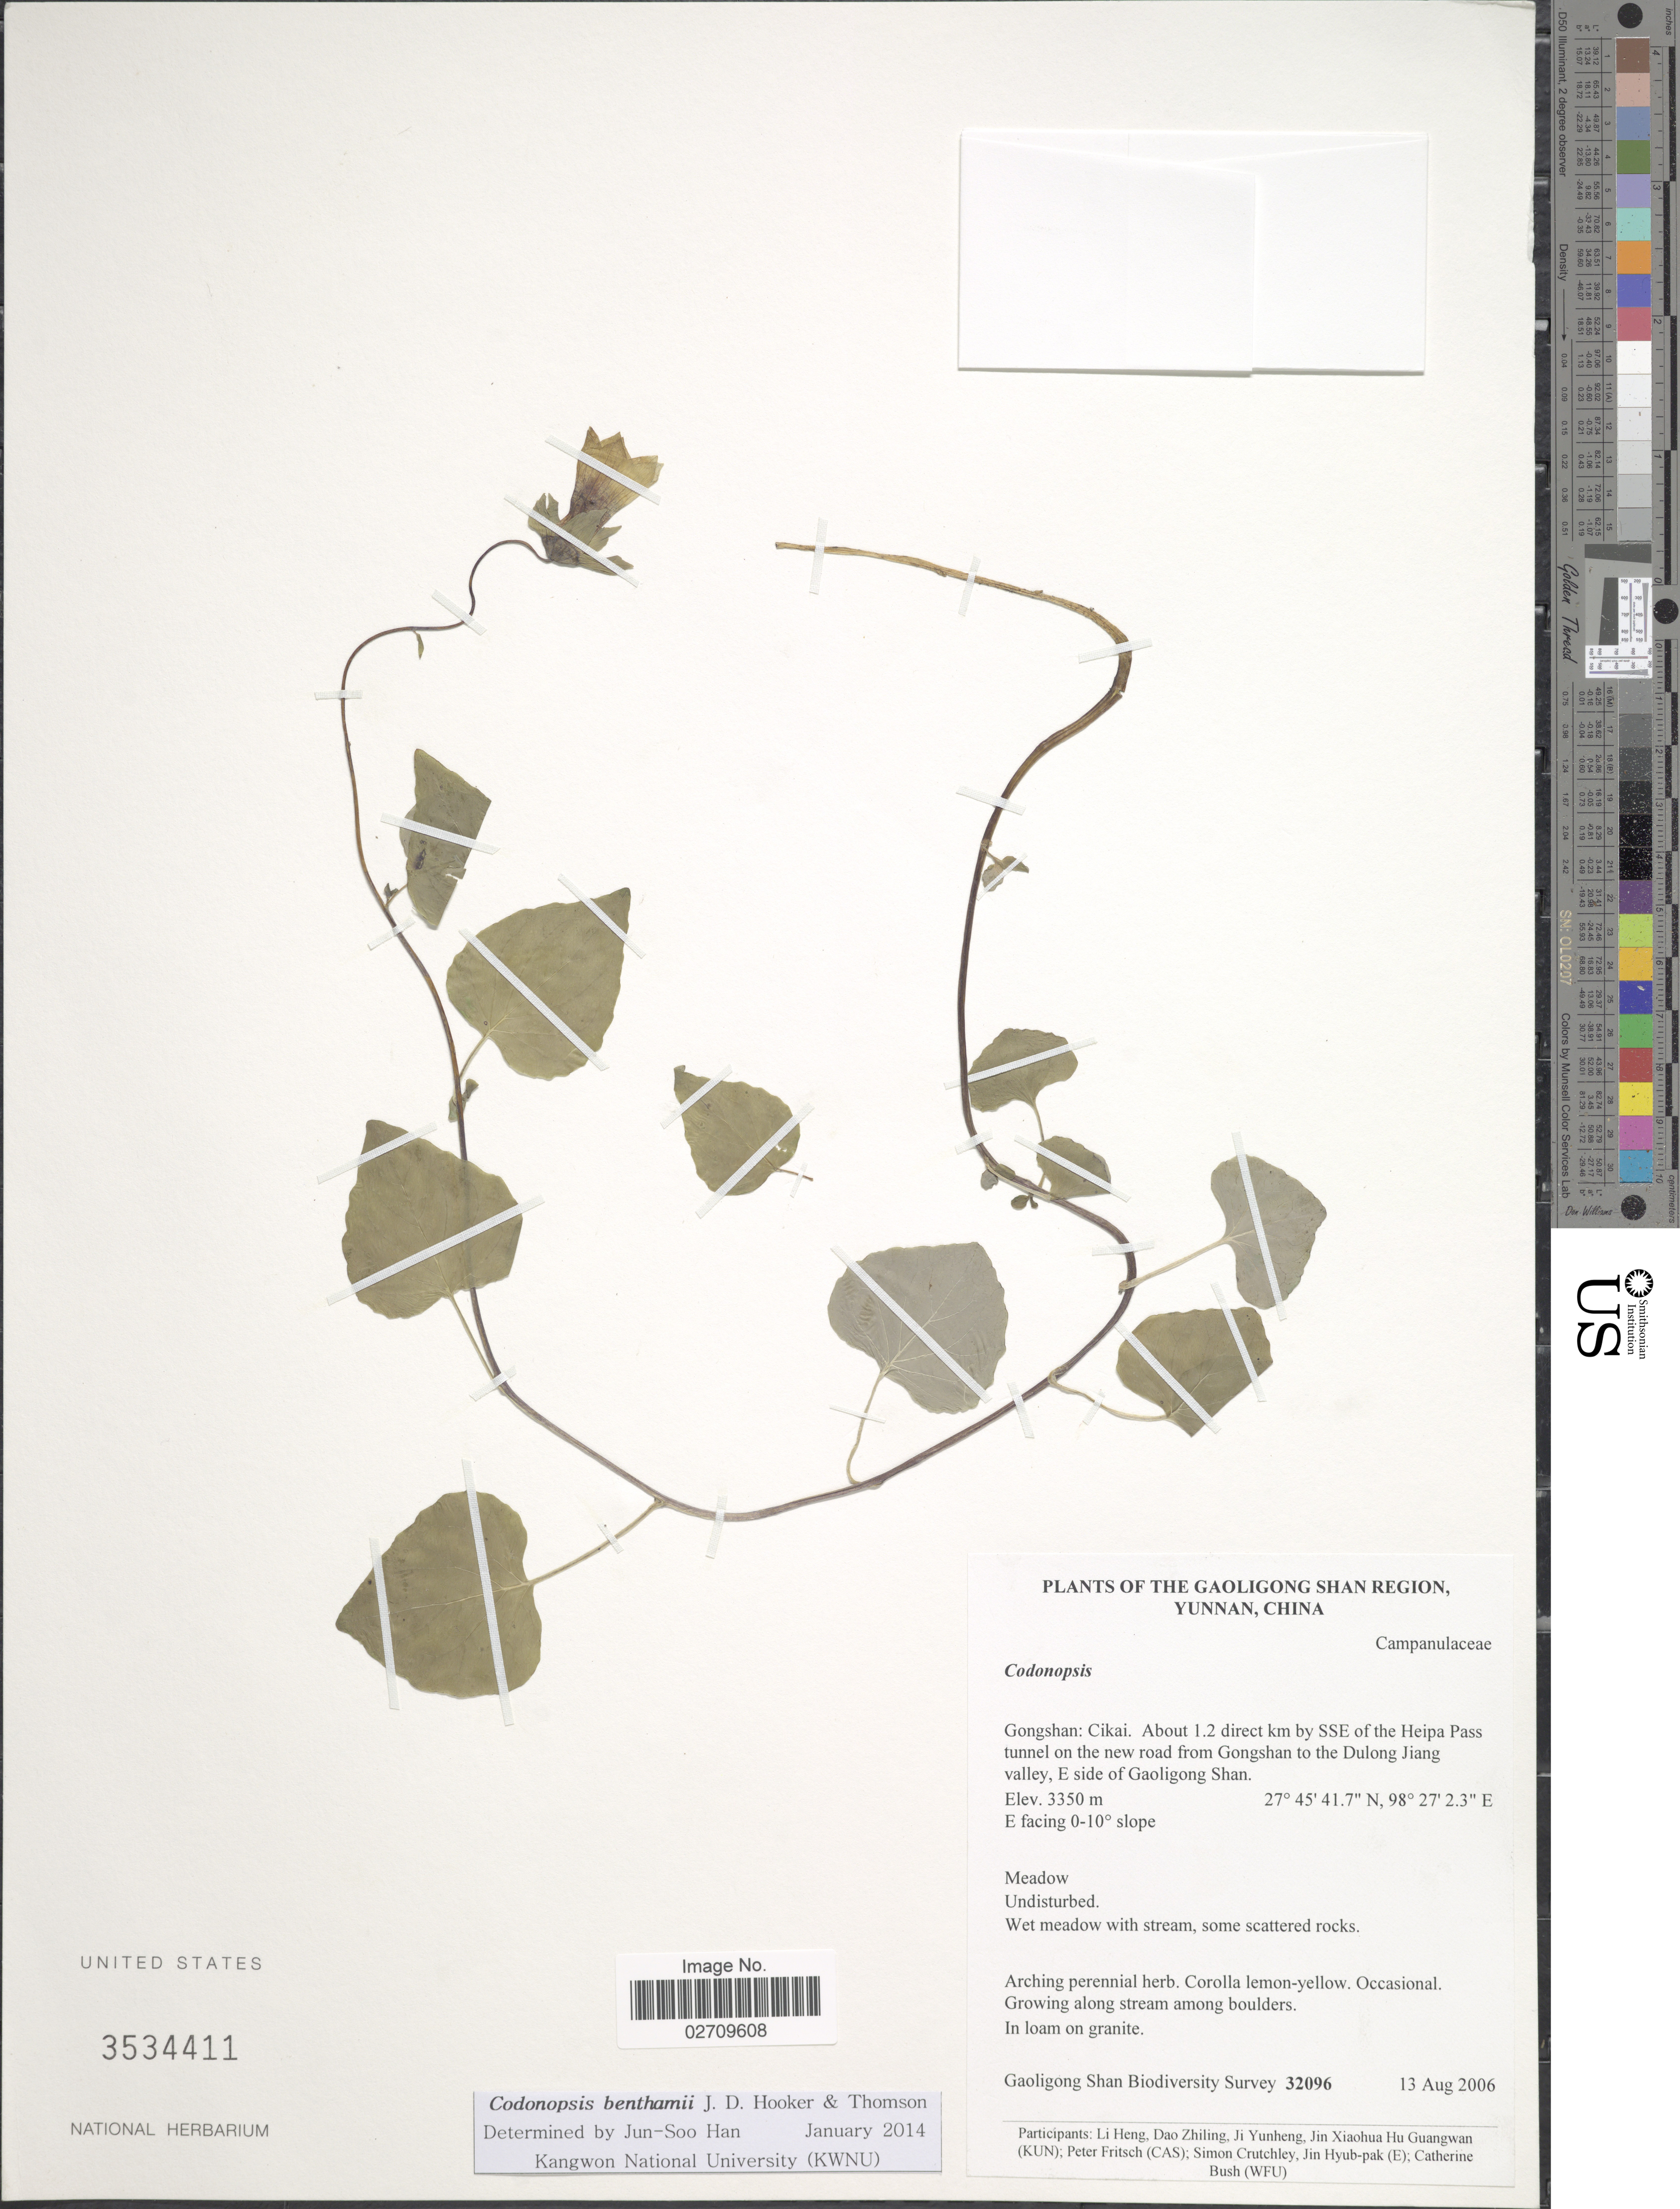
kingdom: Plantae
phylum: Tracheophyta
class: Magnoliopsida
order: Asterales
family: Campanulaceae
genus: Codonopsis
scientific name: Codonopsis benthamii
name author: Hook. f. & Thomson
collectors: Gaoligong Shan Biodiversity Survey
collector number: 32096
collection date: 2006-08-13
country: China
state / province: Yunnan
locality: The Gaoligong Shan Region, Yunnan, Gongshan: Cikai, about 1.2 direct km by SSE of the Heipa Pass tunnel on the new road from Gongshan to the Dulong Jiang valley, E side of Gaoligong Shan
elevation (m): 3350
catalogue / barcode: US 3534411